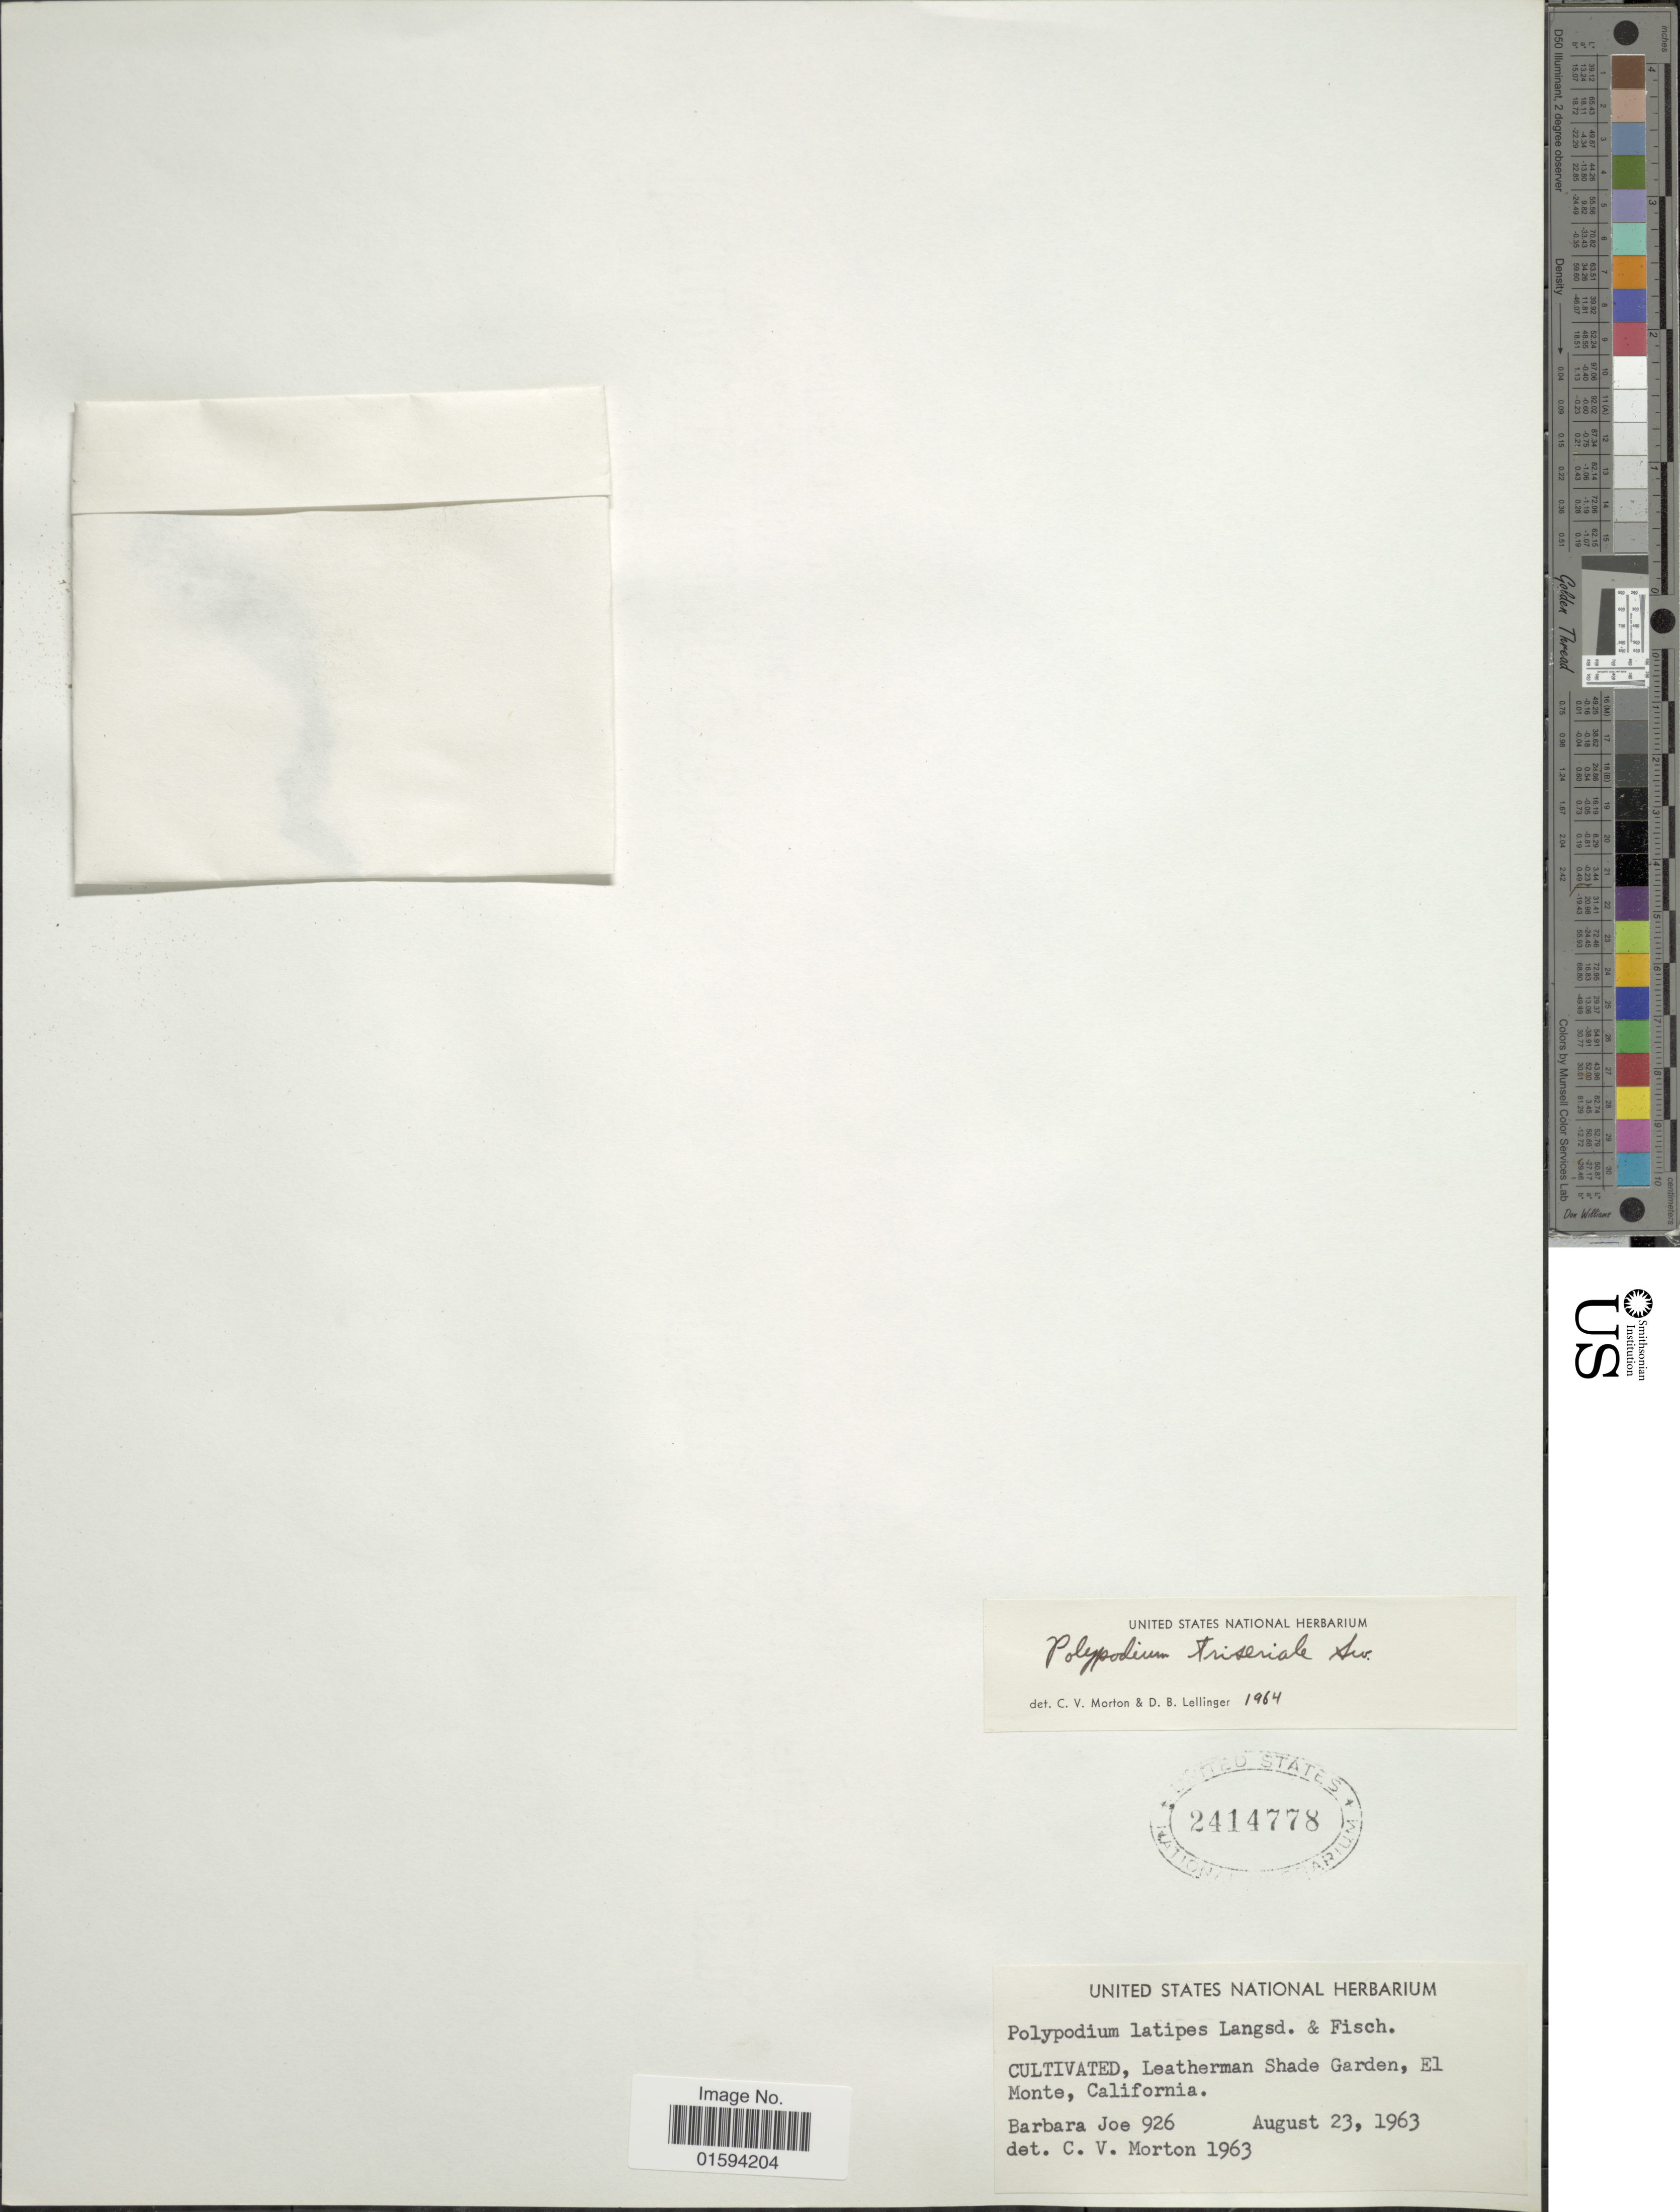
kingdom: Plantae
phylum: Tracheophyta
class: Polypodiopsida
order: Polypodiales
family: Polypodiaceae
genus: Polypodium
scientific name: Polypodium triseriale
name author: Sw.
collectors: B. Joe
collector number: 926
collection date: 1963-08-23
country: United States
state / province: California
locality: Leatherman Shade Garden, El Monte, California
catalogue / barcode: US 2414778